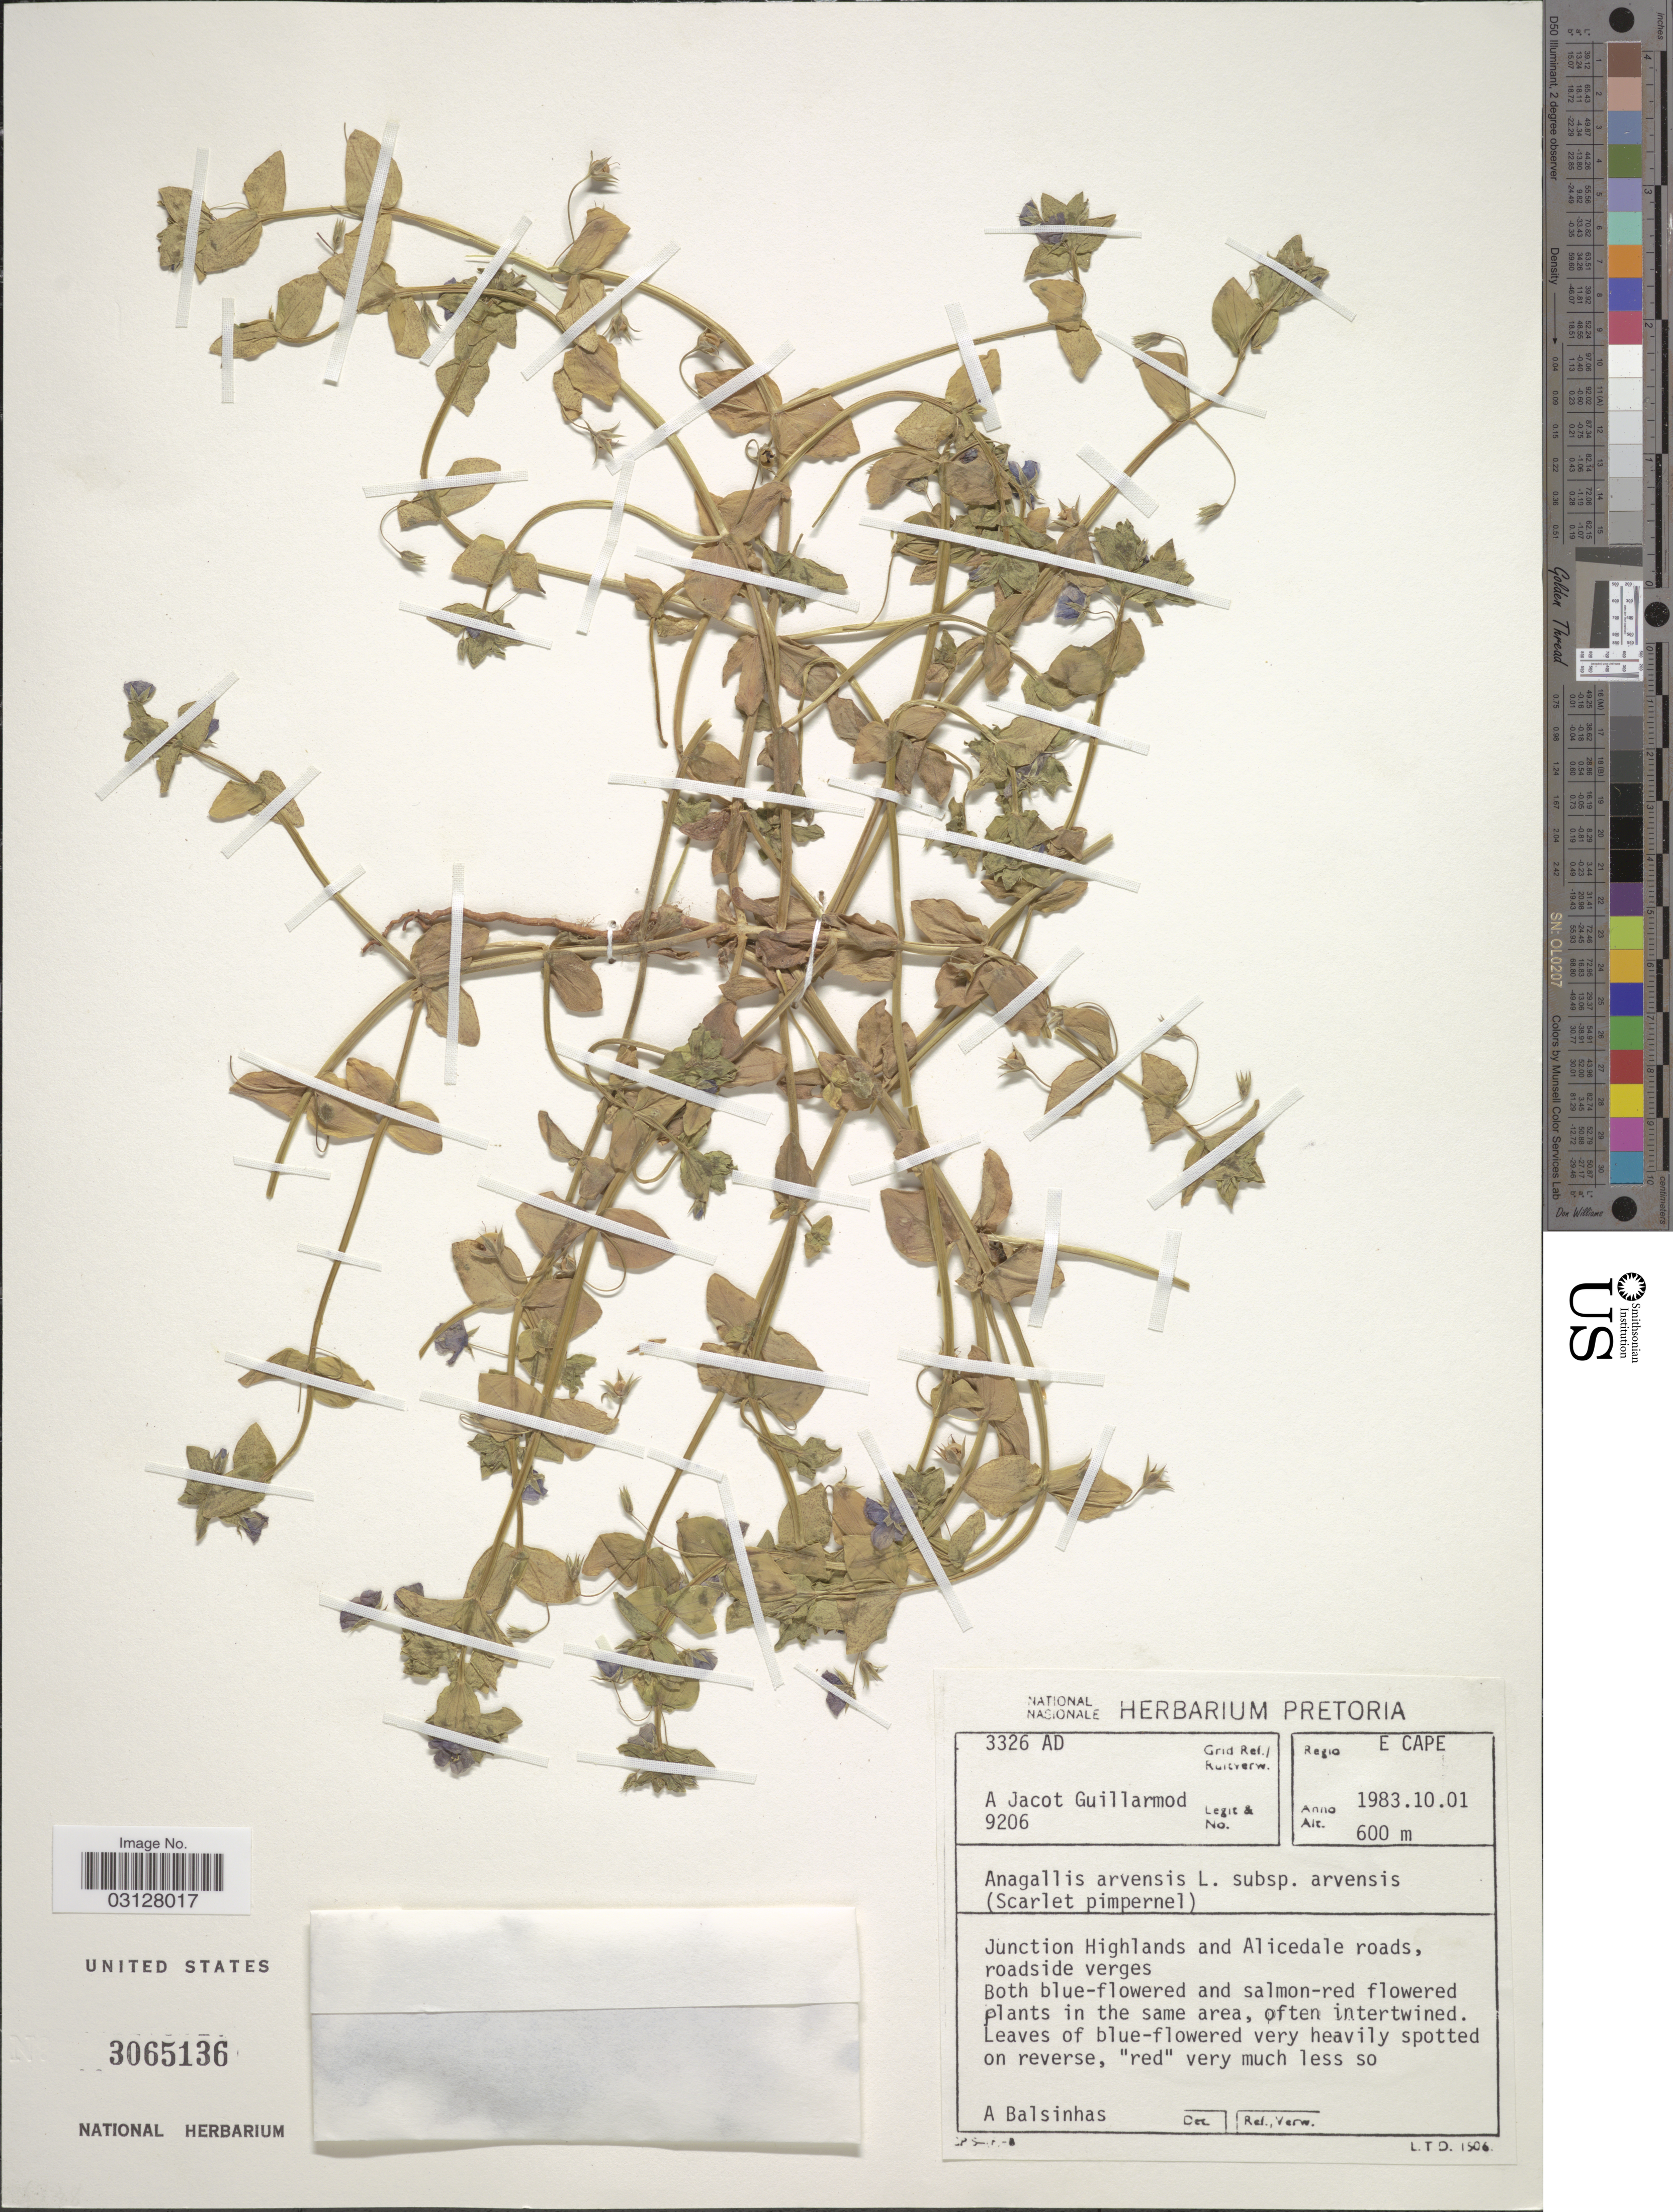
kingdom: Plantae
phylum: Tracheophyta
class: Magnoliopsida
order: Ericales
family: Primulaceae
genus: Anagallis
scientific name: Anagallis arvensis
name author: L.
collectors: A. F. M. G. Jacot-Guillarmod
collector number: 9206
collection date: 1983-10-01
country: South Africa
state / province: Eastern Cape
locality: Regio E Cape. Grid Ref./ Ruitverw. 3326 AD. Junction Highlands and Alicedale roads, roadside verges.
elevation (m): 600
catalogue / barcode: US 3065136